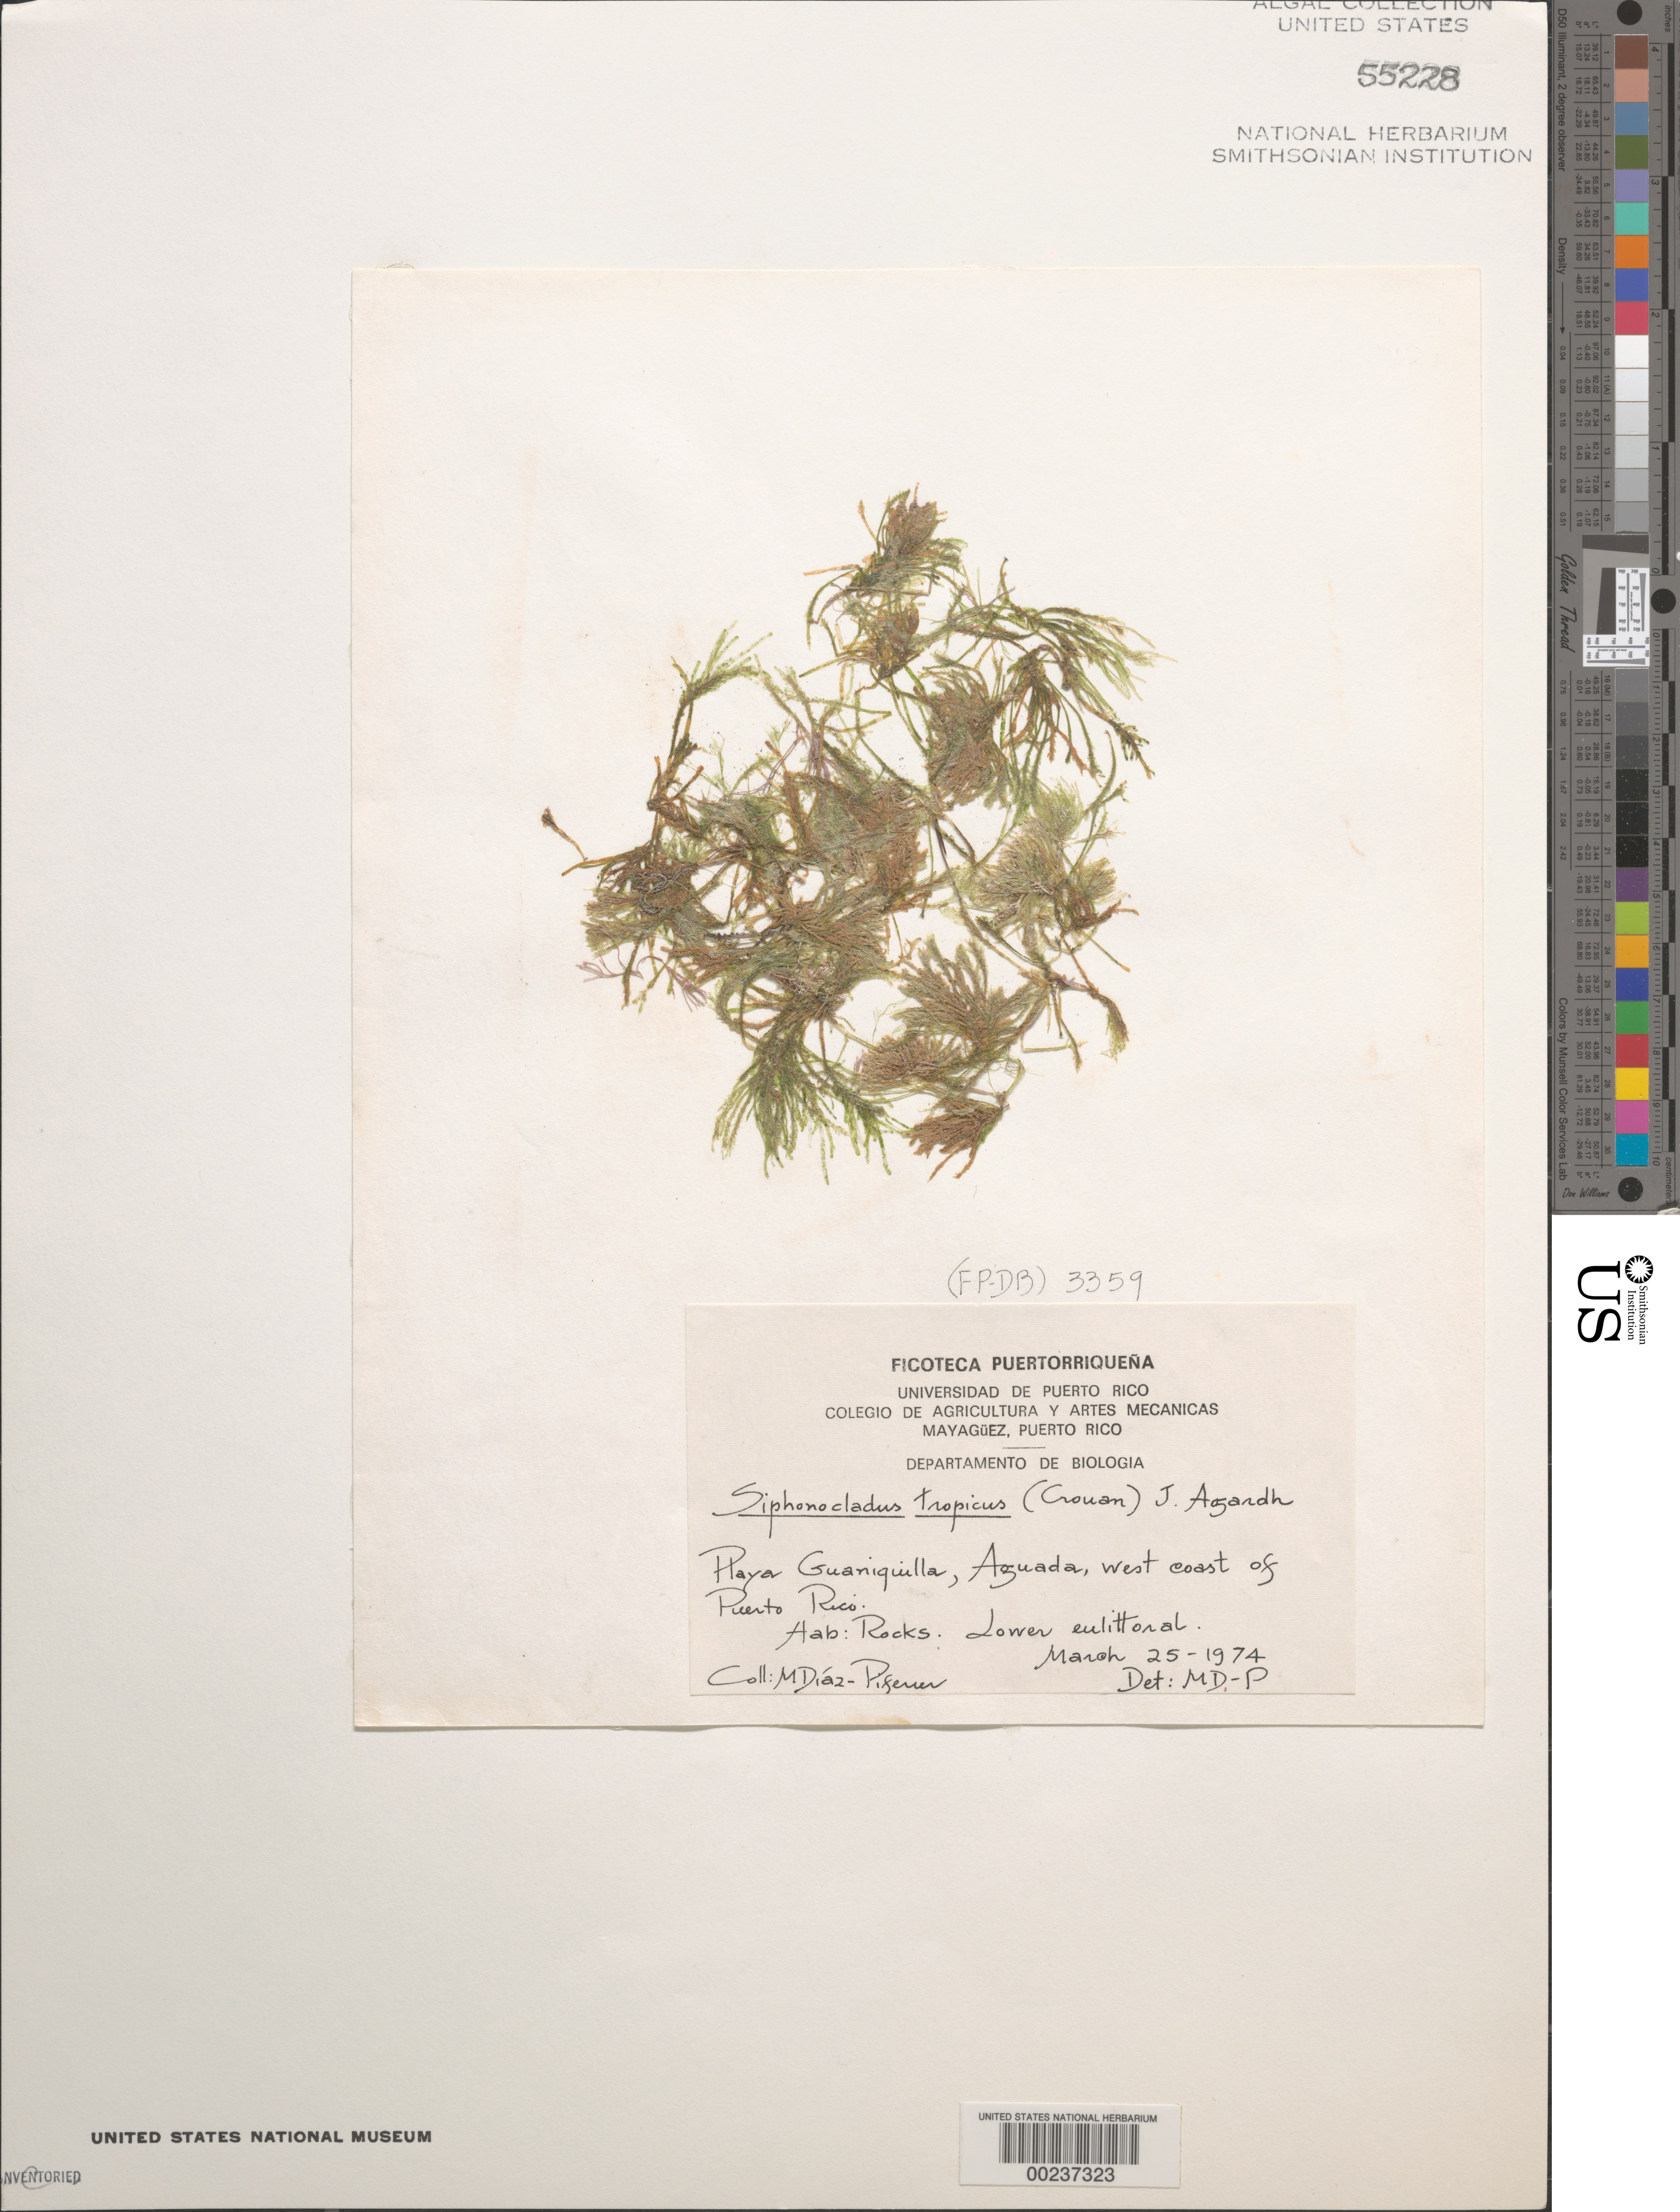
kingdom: Plantae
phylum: Chlorophyta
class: Ulvophyceae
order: Siphonocladales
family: Siphonocladaceae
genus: Siphonocladus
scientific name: Siphonocladus tropicus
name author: (P. Crouan & H. Crouan) J. Agardh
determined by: Diaz-Piferrer, M.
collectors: M. Diaz-Piferrer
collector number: (fp-db) 3359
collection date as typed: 25 Mar 1974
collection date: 1974-03-25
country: Puerto Rico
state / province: Aguada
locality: Playa Guaniquilla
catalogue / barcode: US 55228